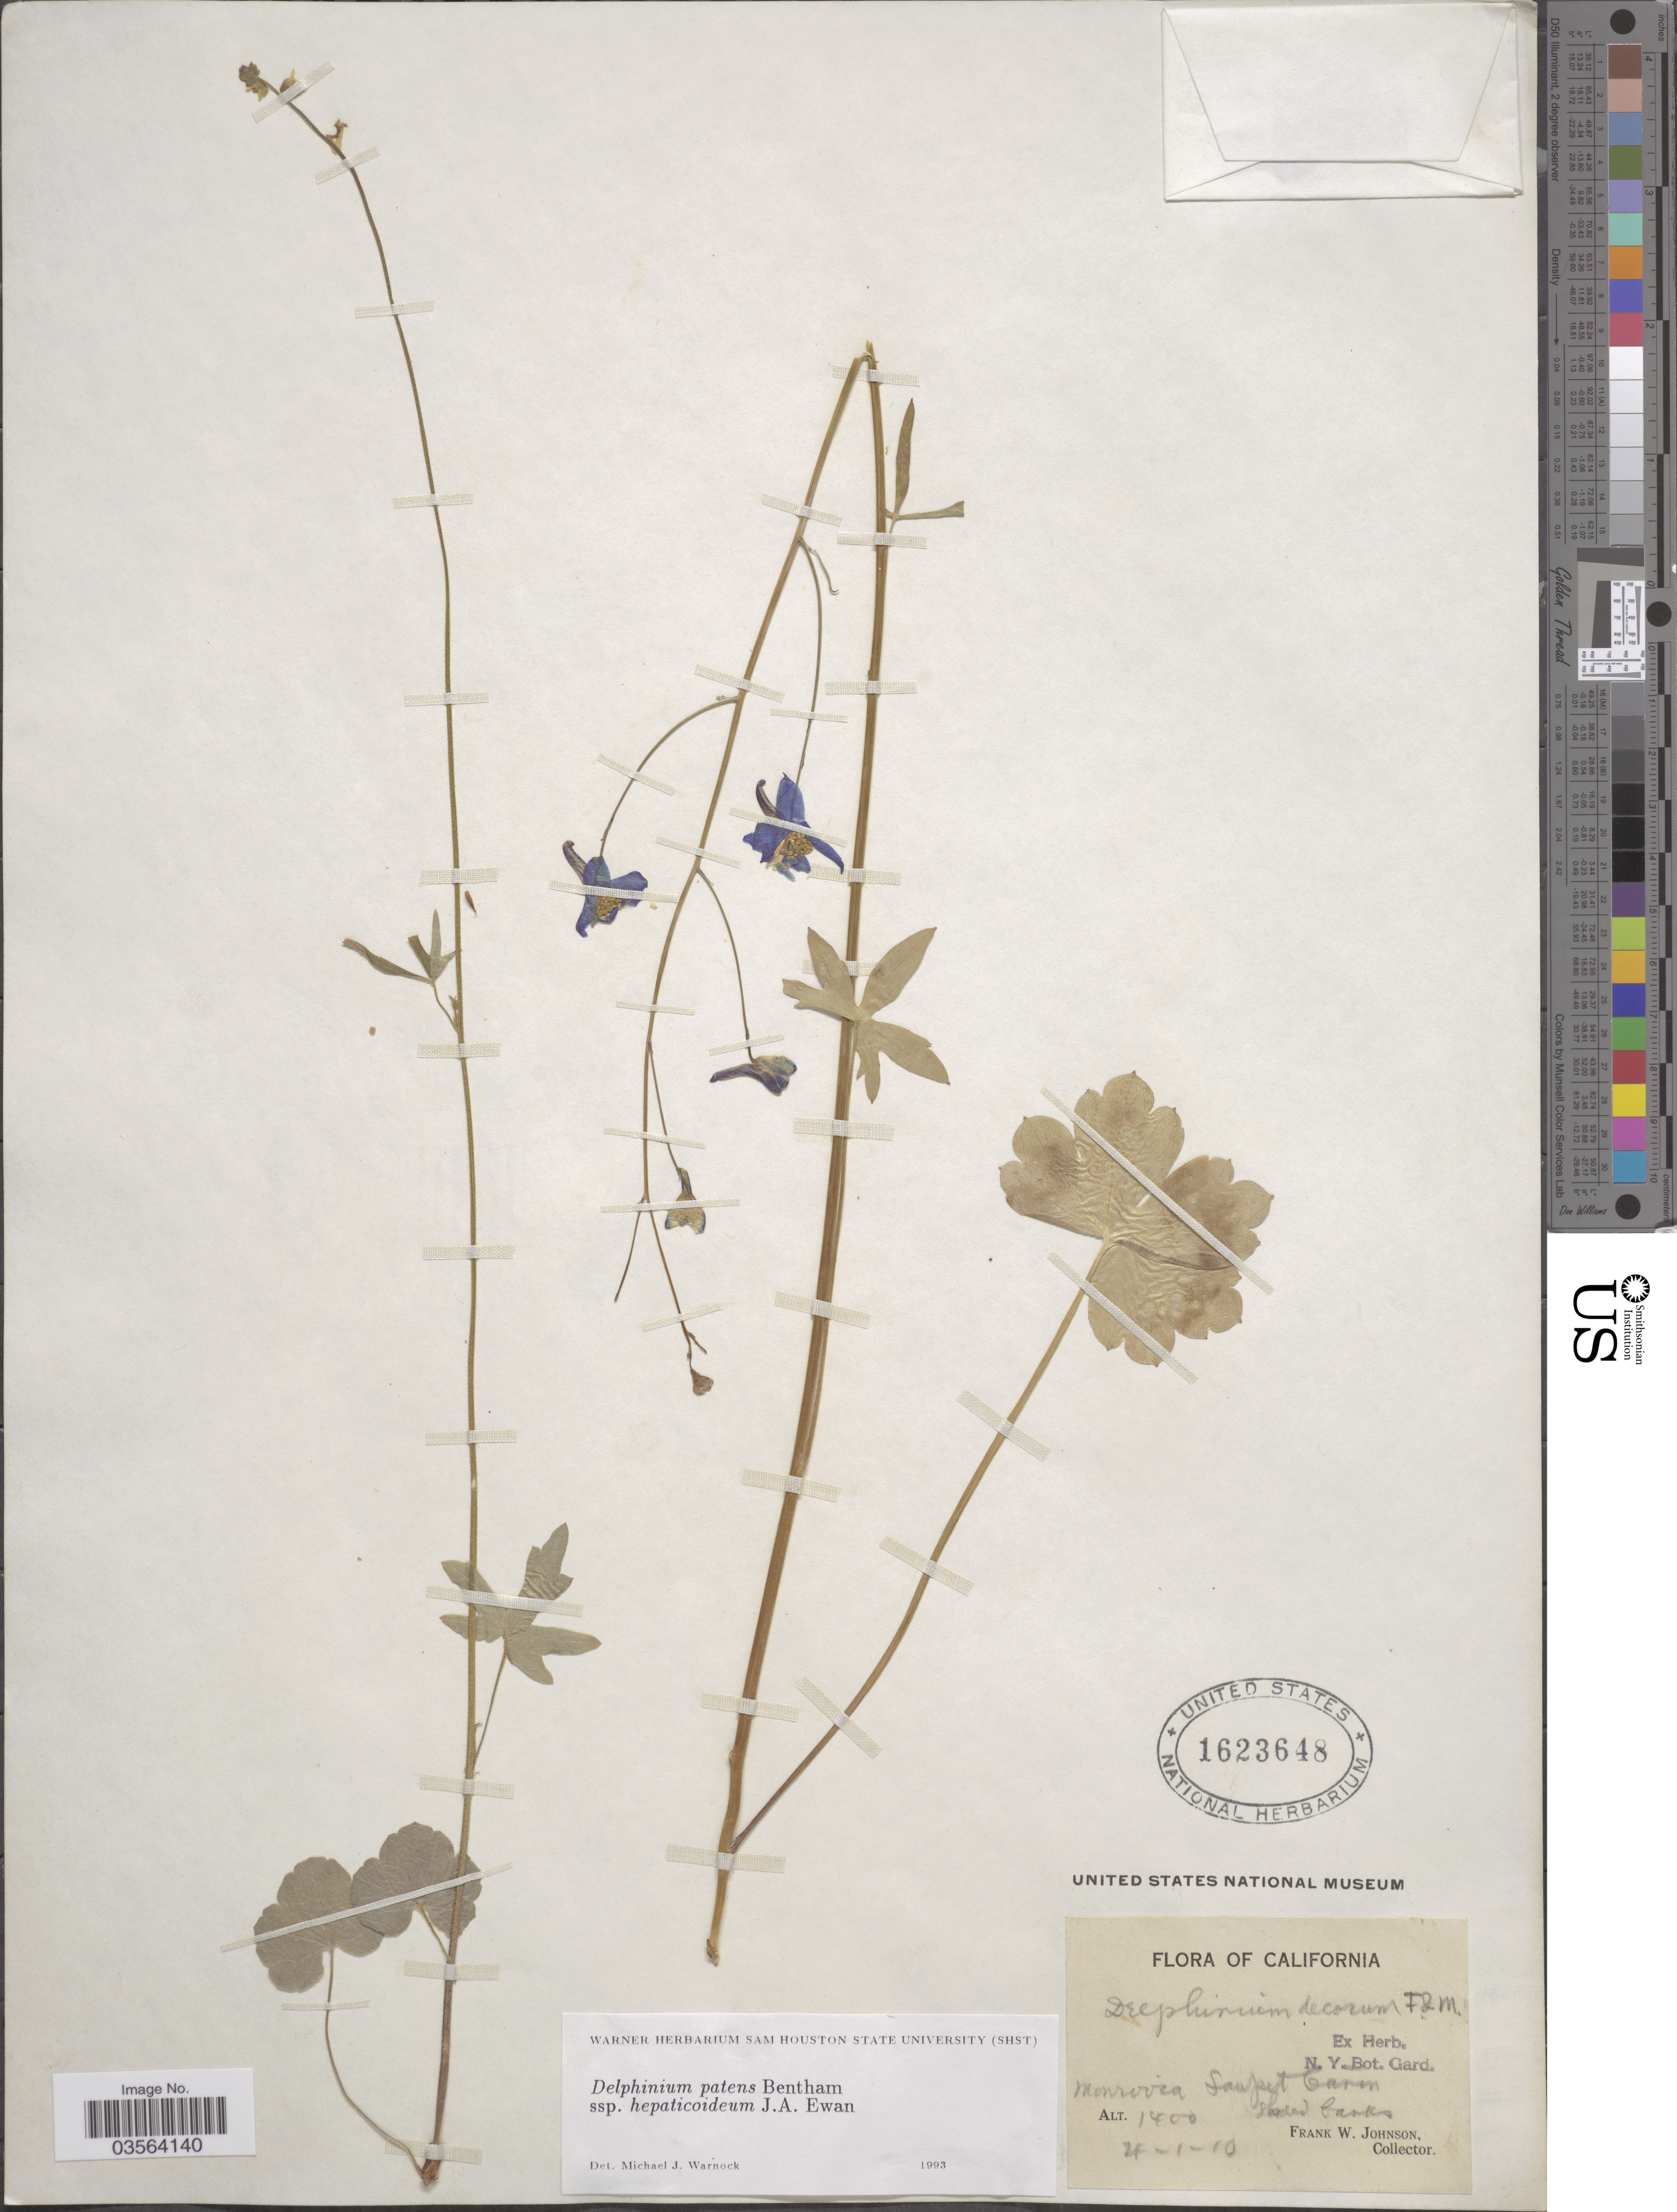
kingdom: Plantae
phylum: Tracheophyta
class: Magnoliopsida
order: Ranunculales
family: Ranunculaceae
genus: Delphinium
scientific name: Delphinium patens subsp. hepaticoideum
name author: Ewan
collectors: F. W. Johnson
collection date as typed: Transcribed d/m/y: 1/4/10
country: United States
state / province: California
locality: Monrovia Sawpit Canyon, shaded banks.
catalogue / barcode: US 1623648